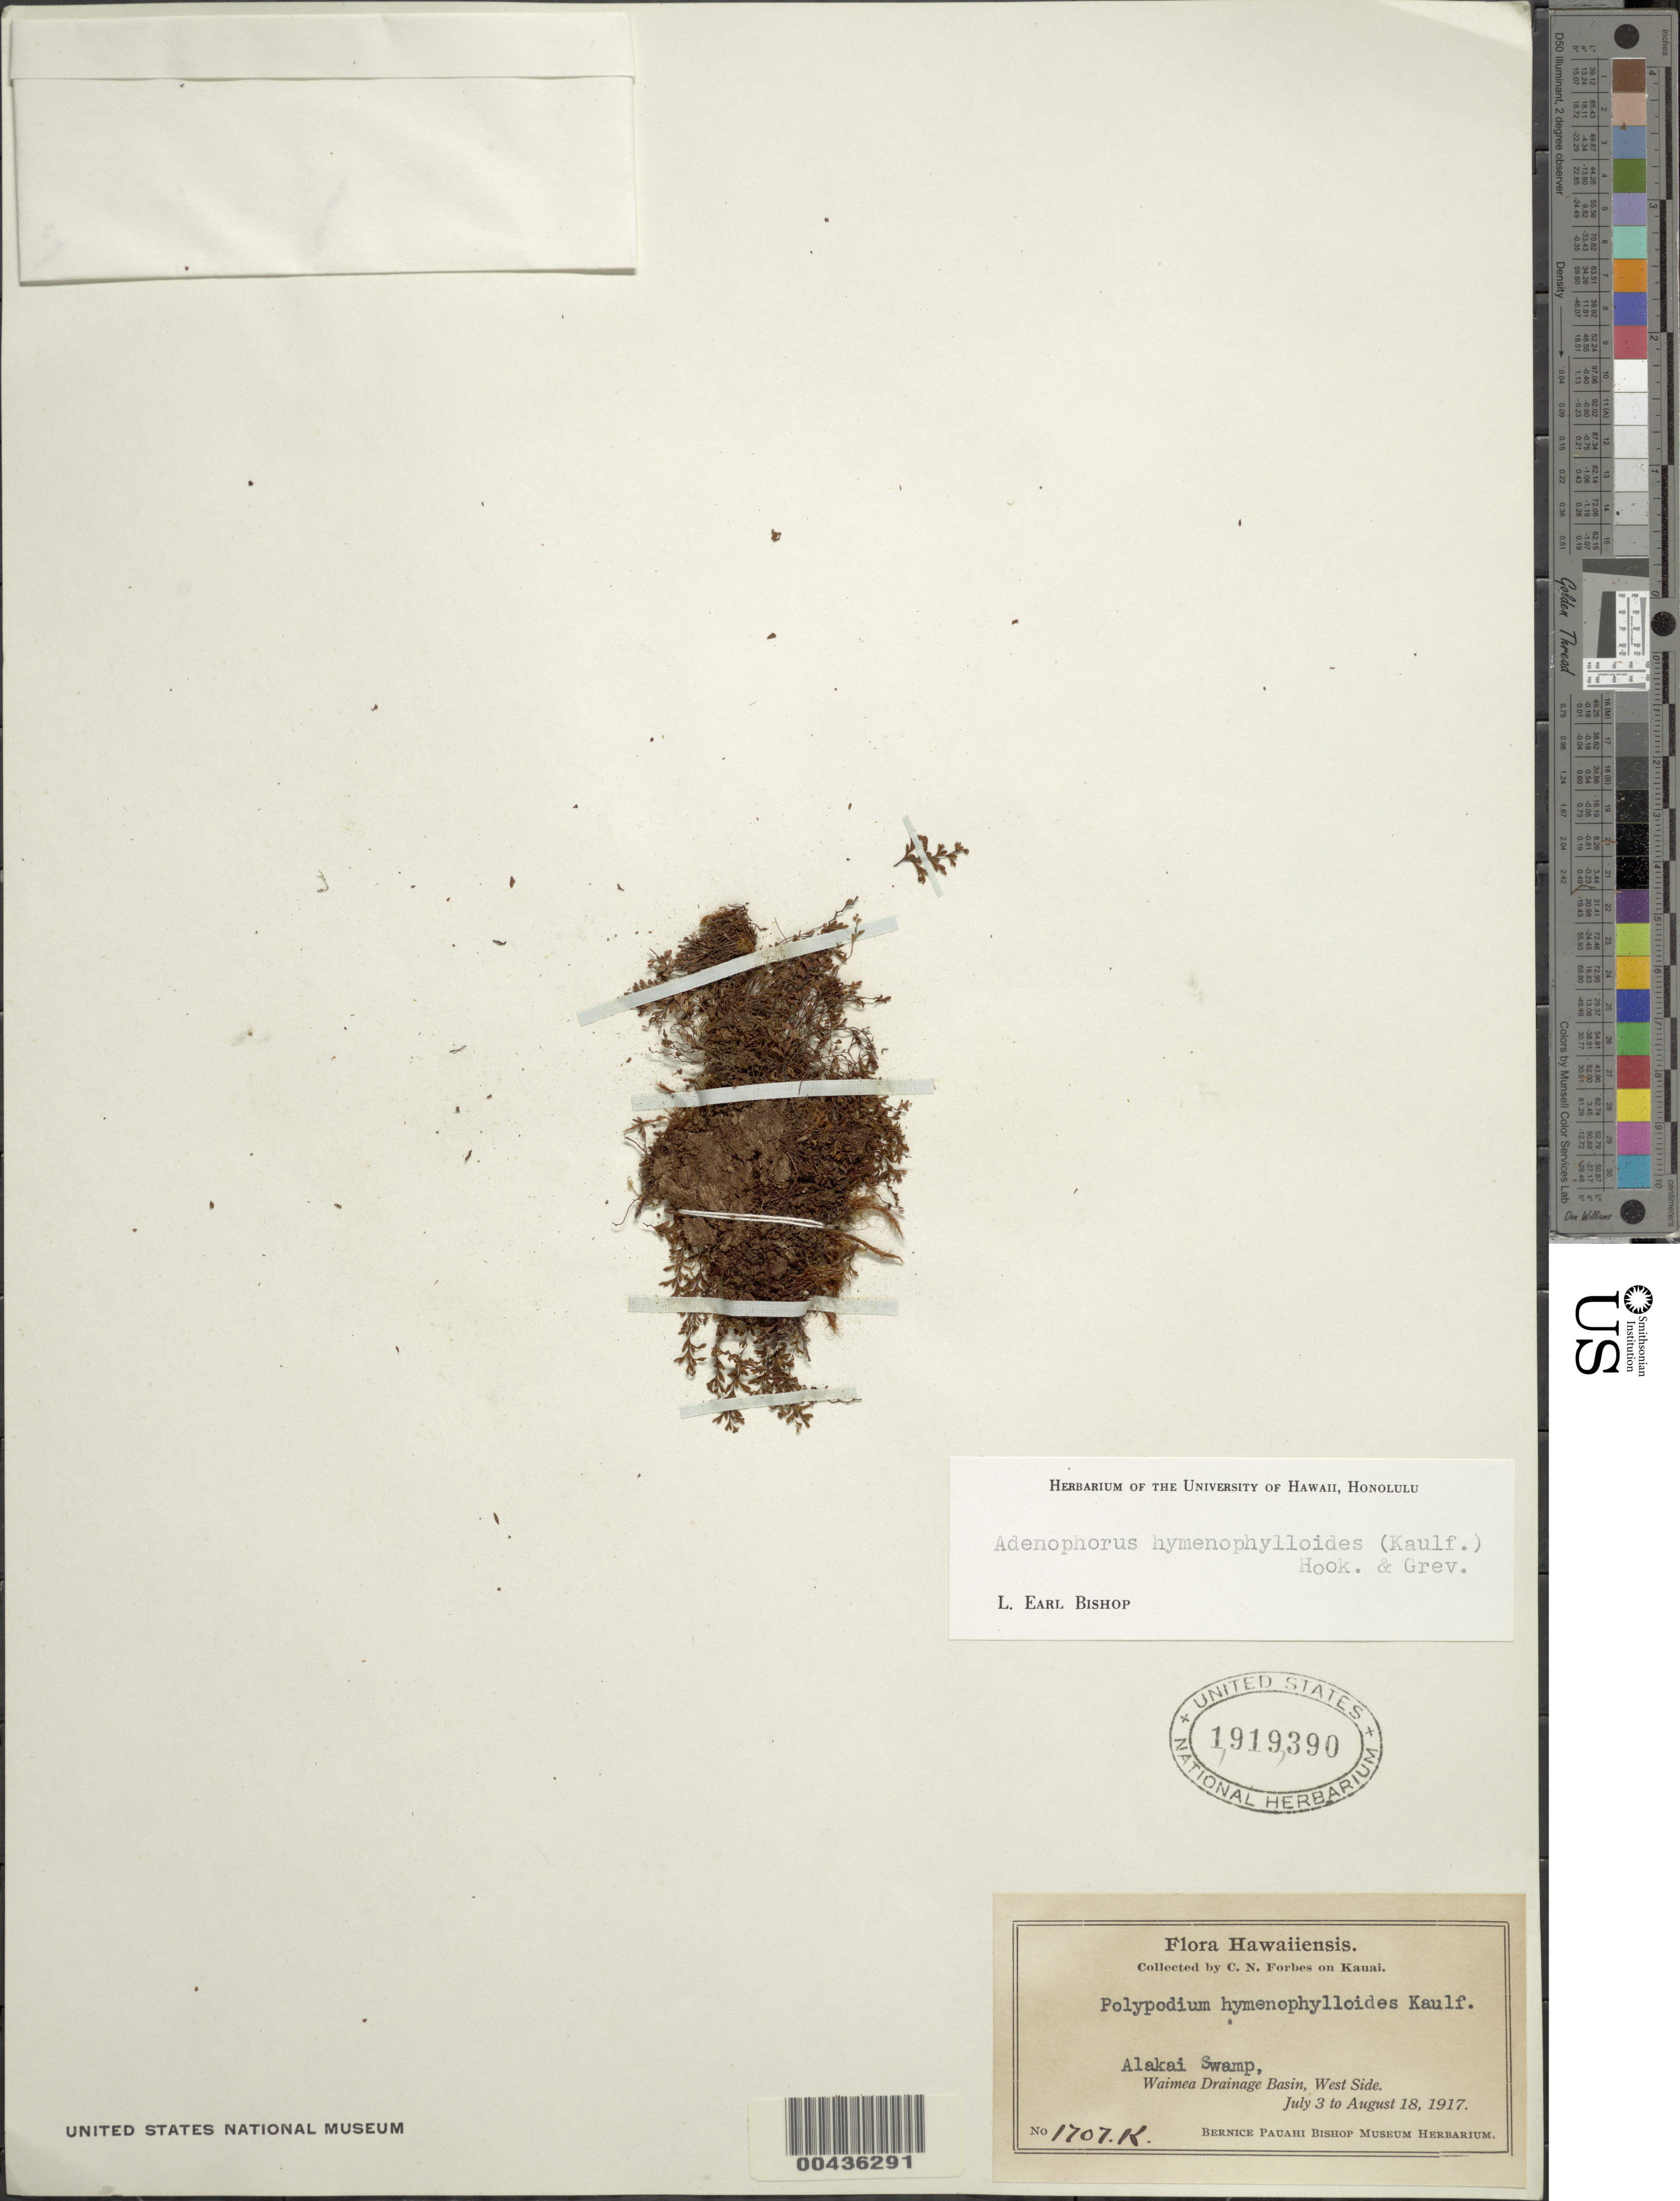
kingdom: Plantae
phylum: Tracheophyta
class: Polypodiopsida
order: Polypodiales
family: Polypodiaceae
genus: Adenophorus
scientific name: Adenophorus hymenophylloides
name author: (Kaulf.) Hook. & Grev.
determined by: Bishop, L. E.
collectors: C. N. Forbes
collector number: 1707.K.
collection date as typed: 3 Jul 1917 to 18 Aug 1917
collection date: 1917-07-03/1917-08-18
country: United States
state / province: Hawaii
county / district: Kauai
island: Kaua'i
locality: Alakai Swamp, Waimea Drainage Basin, W Side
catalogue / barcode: US 1919390